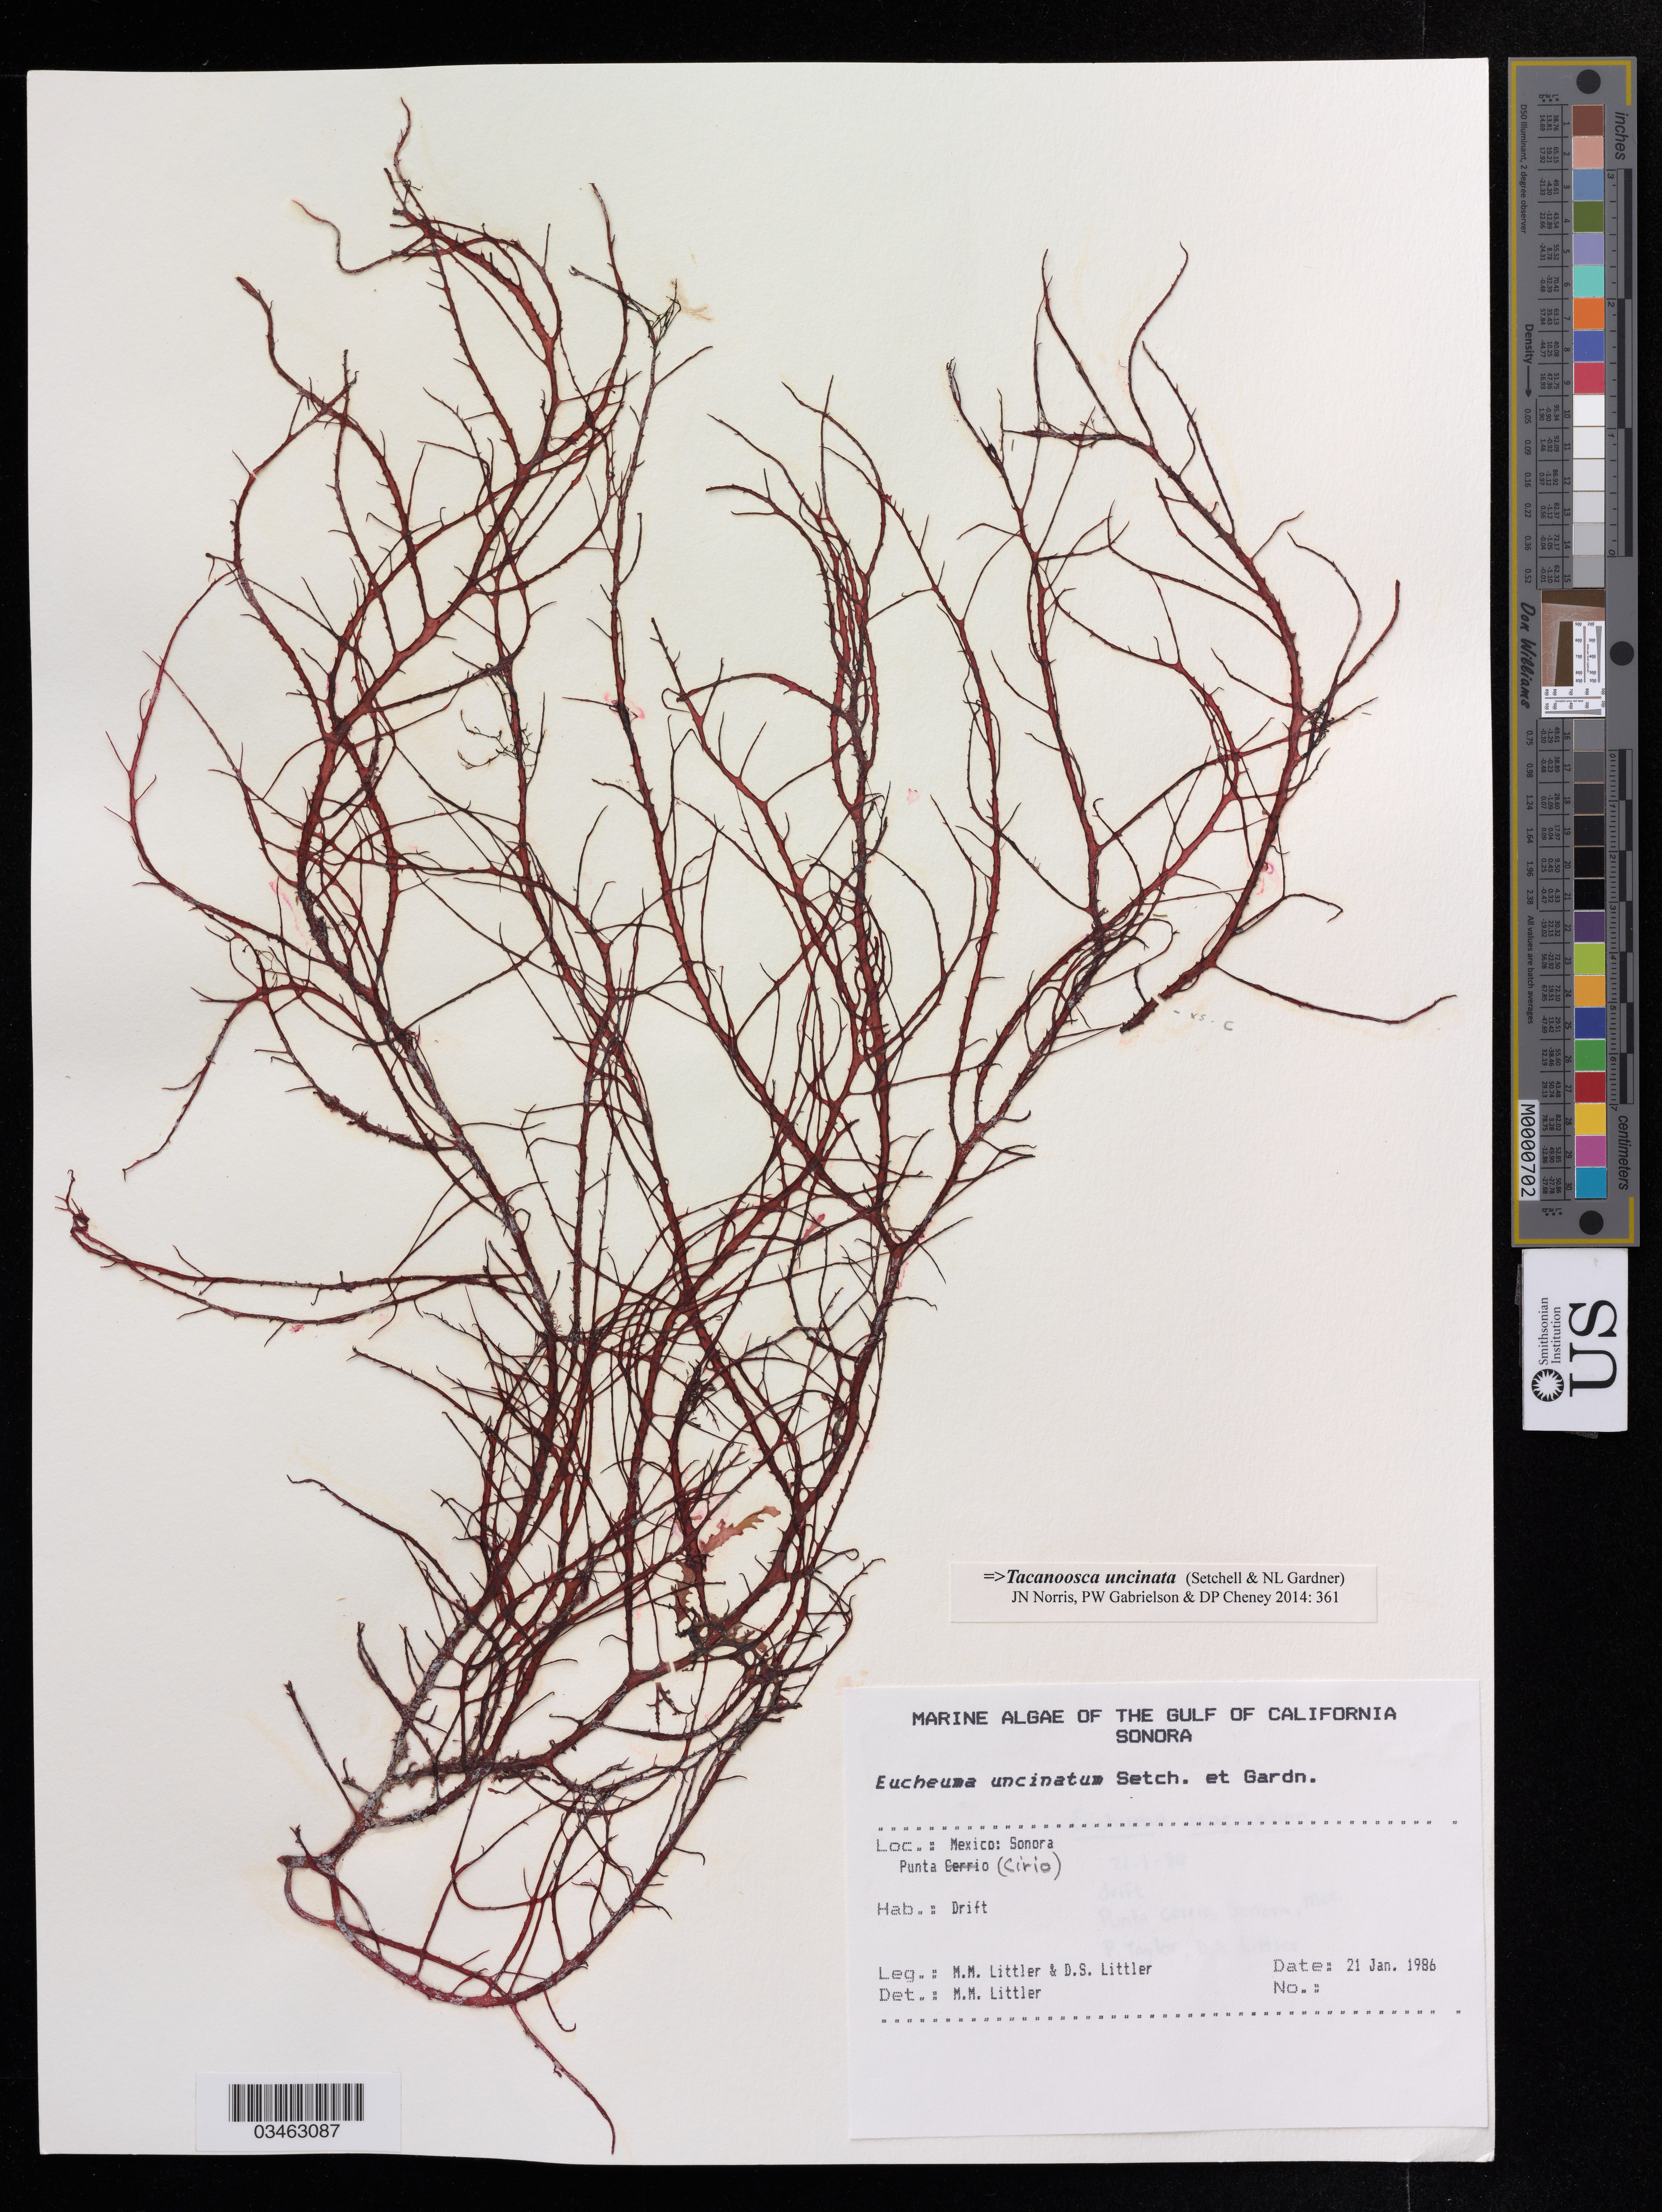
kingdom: Plantae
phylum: Rhodophyta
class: Florideophyceae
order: Gigartinales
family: Solieriaceae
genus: Tacanoosca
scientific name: Tacanoosca uncinata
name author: (Setchell & N.L. Gardner) J.N. Norris et al.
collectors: M. M. Littler & D. S. Littler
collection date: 1986-01-21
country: Mexico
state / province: Sonora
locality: Punta Cirio.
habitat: Drift.